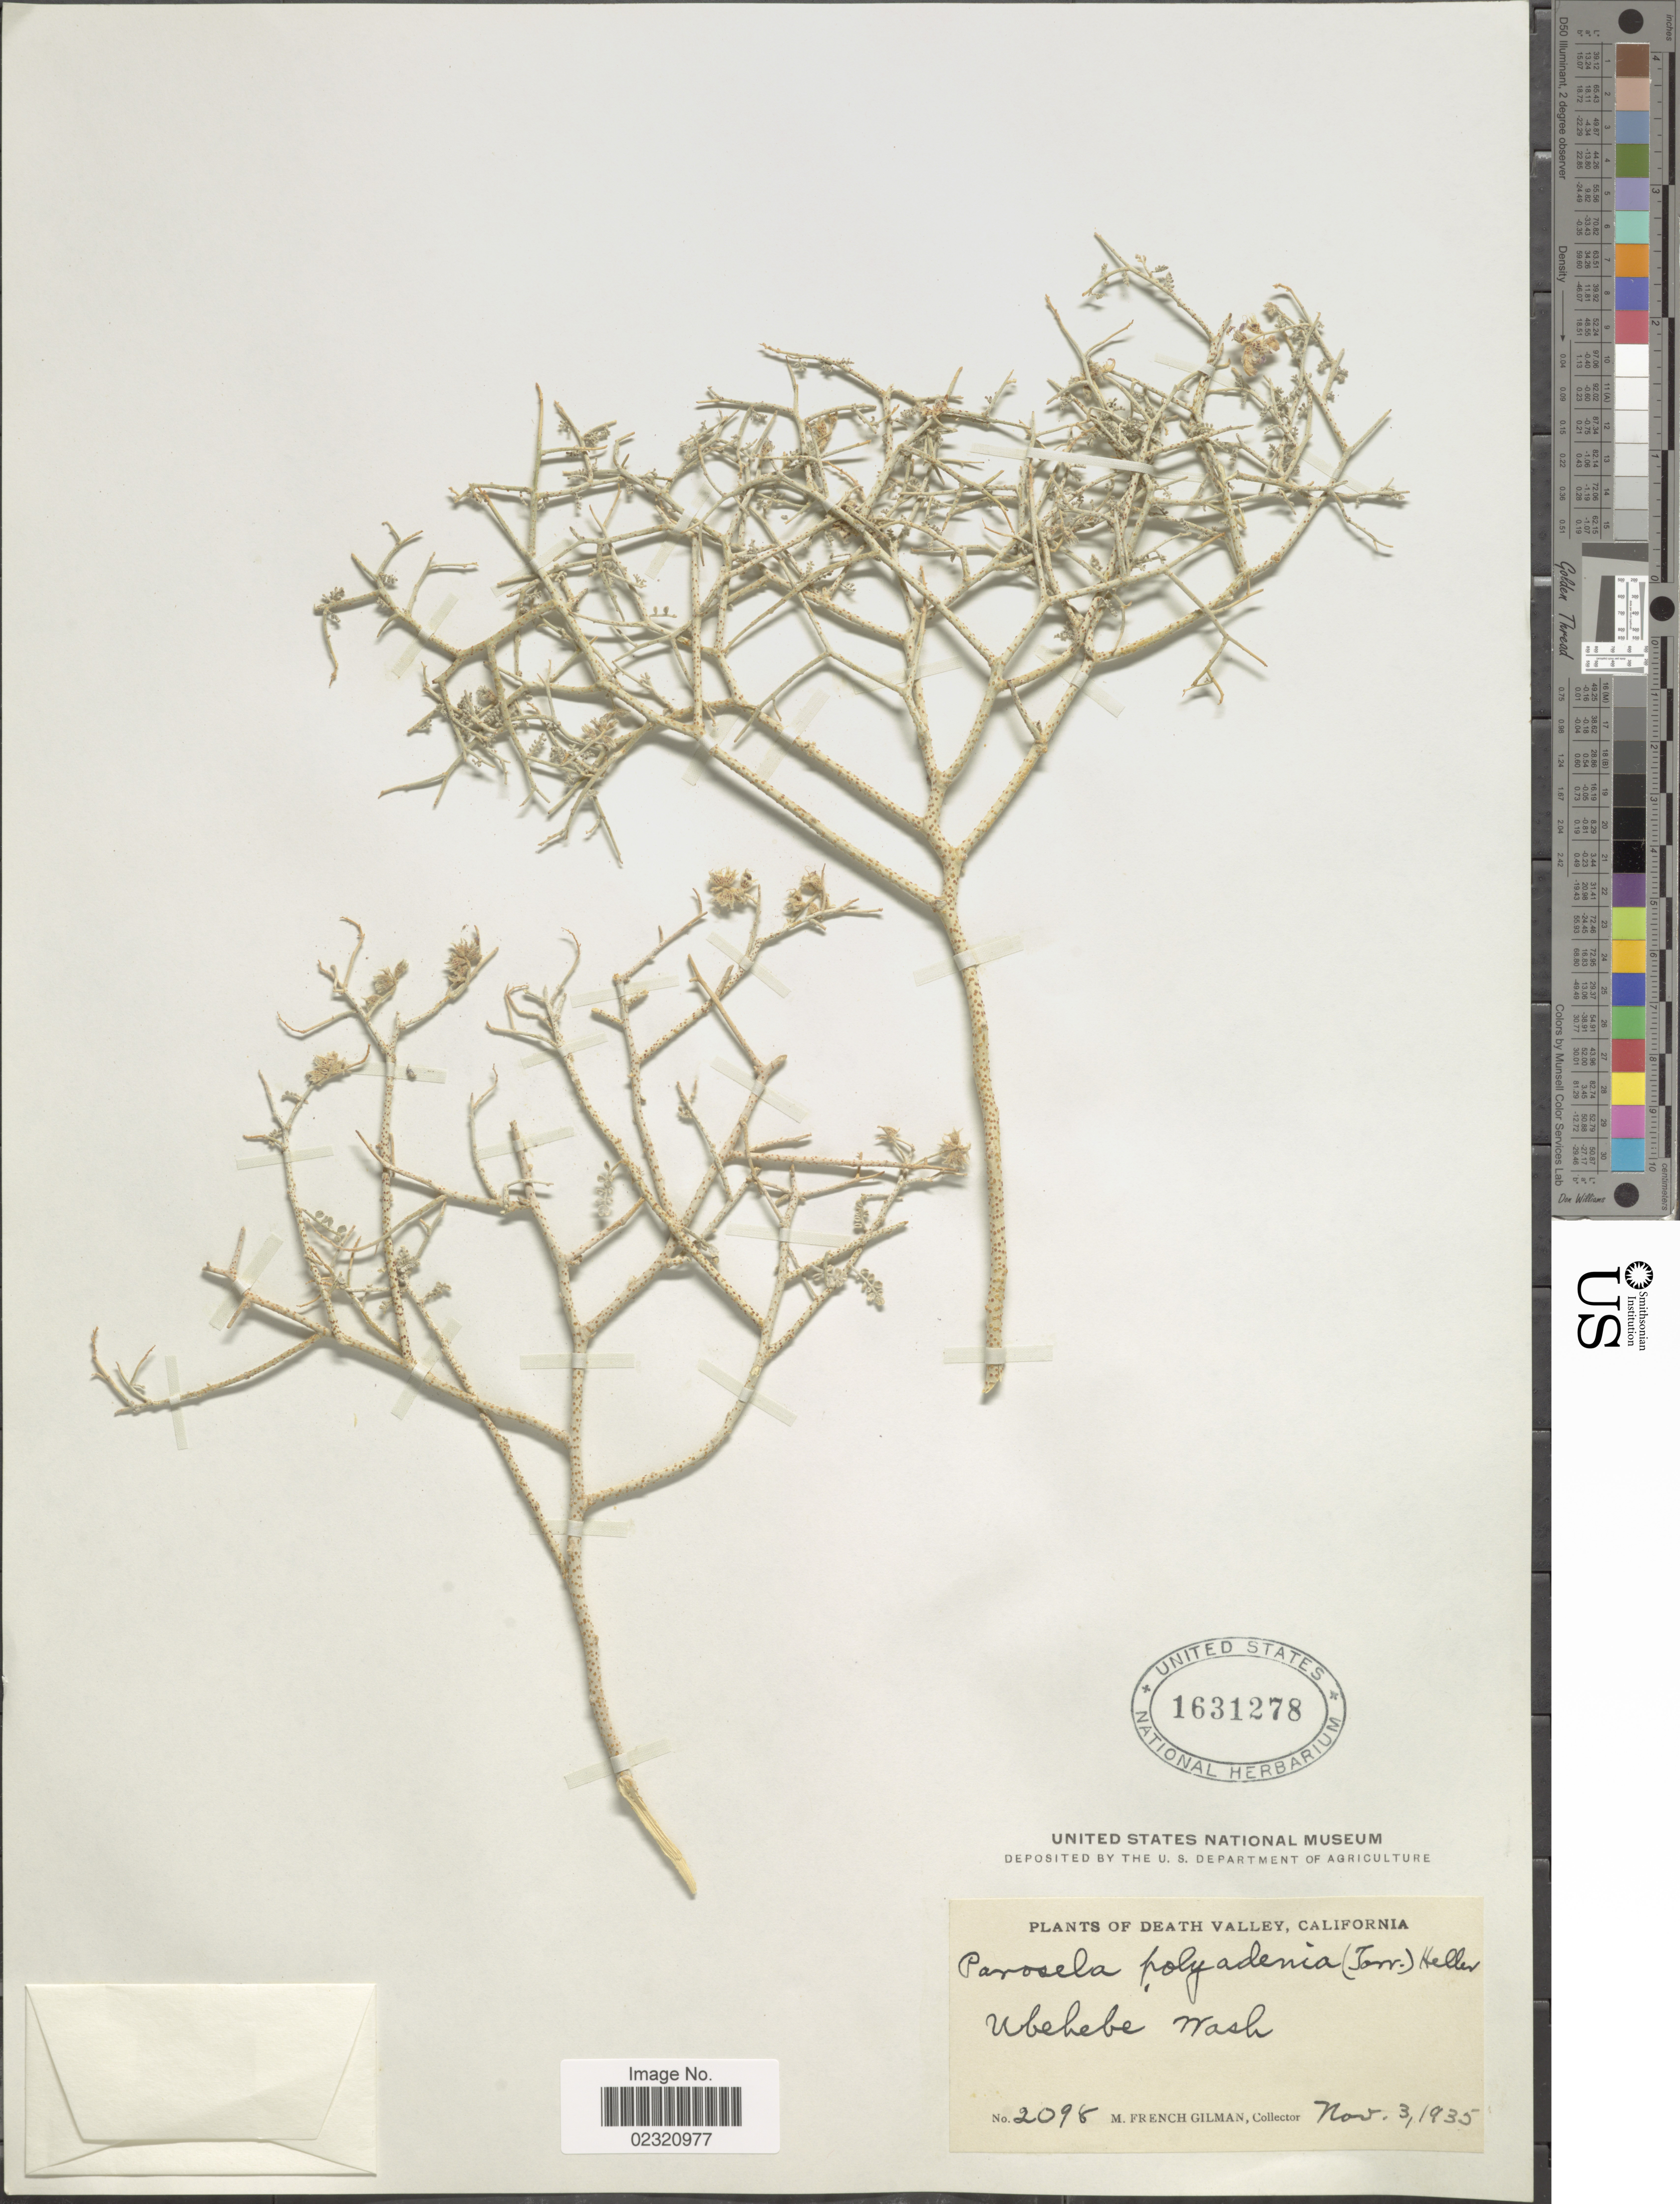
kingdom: Plantae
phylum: Tracheophyta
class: Magnoliopsida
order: Fabales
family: Fabaceae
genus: Psorothamnus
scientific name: Psorothamnus polydenius var. polydenius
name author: (Torr.) Rydb.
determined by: Strong, M. T., (US), Smithsonian Institution - National Museum of Natural History (UNITED STATES)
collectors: M. F. Gilman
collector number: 2098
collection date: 1935-11-03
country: United States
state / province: California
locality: Death Valley, Ubehebe Wash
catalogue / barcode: US 1631278